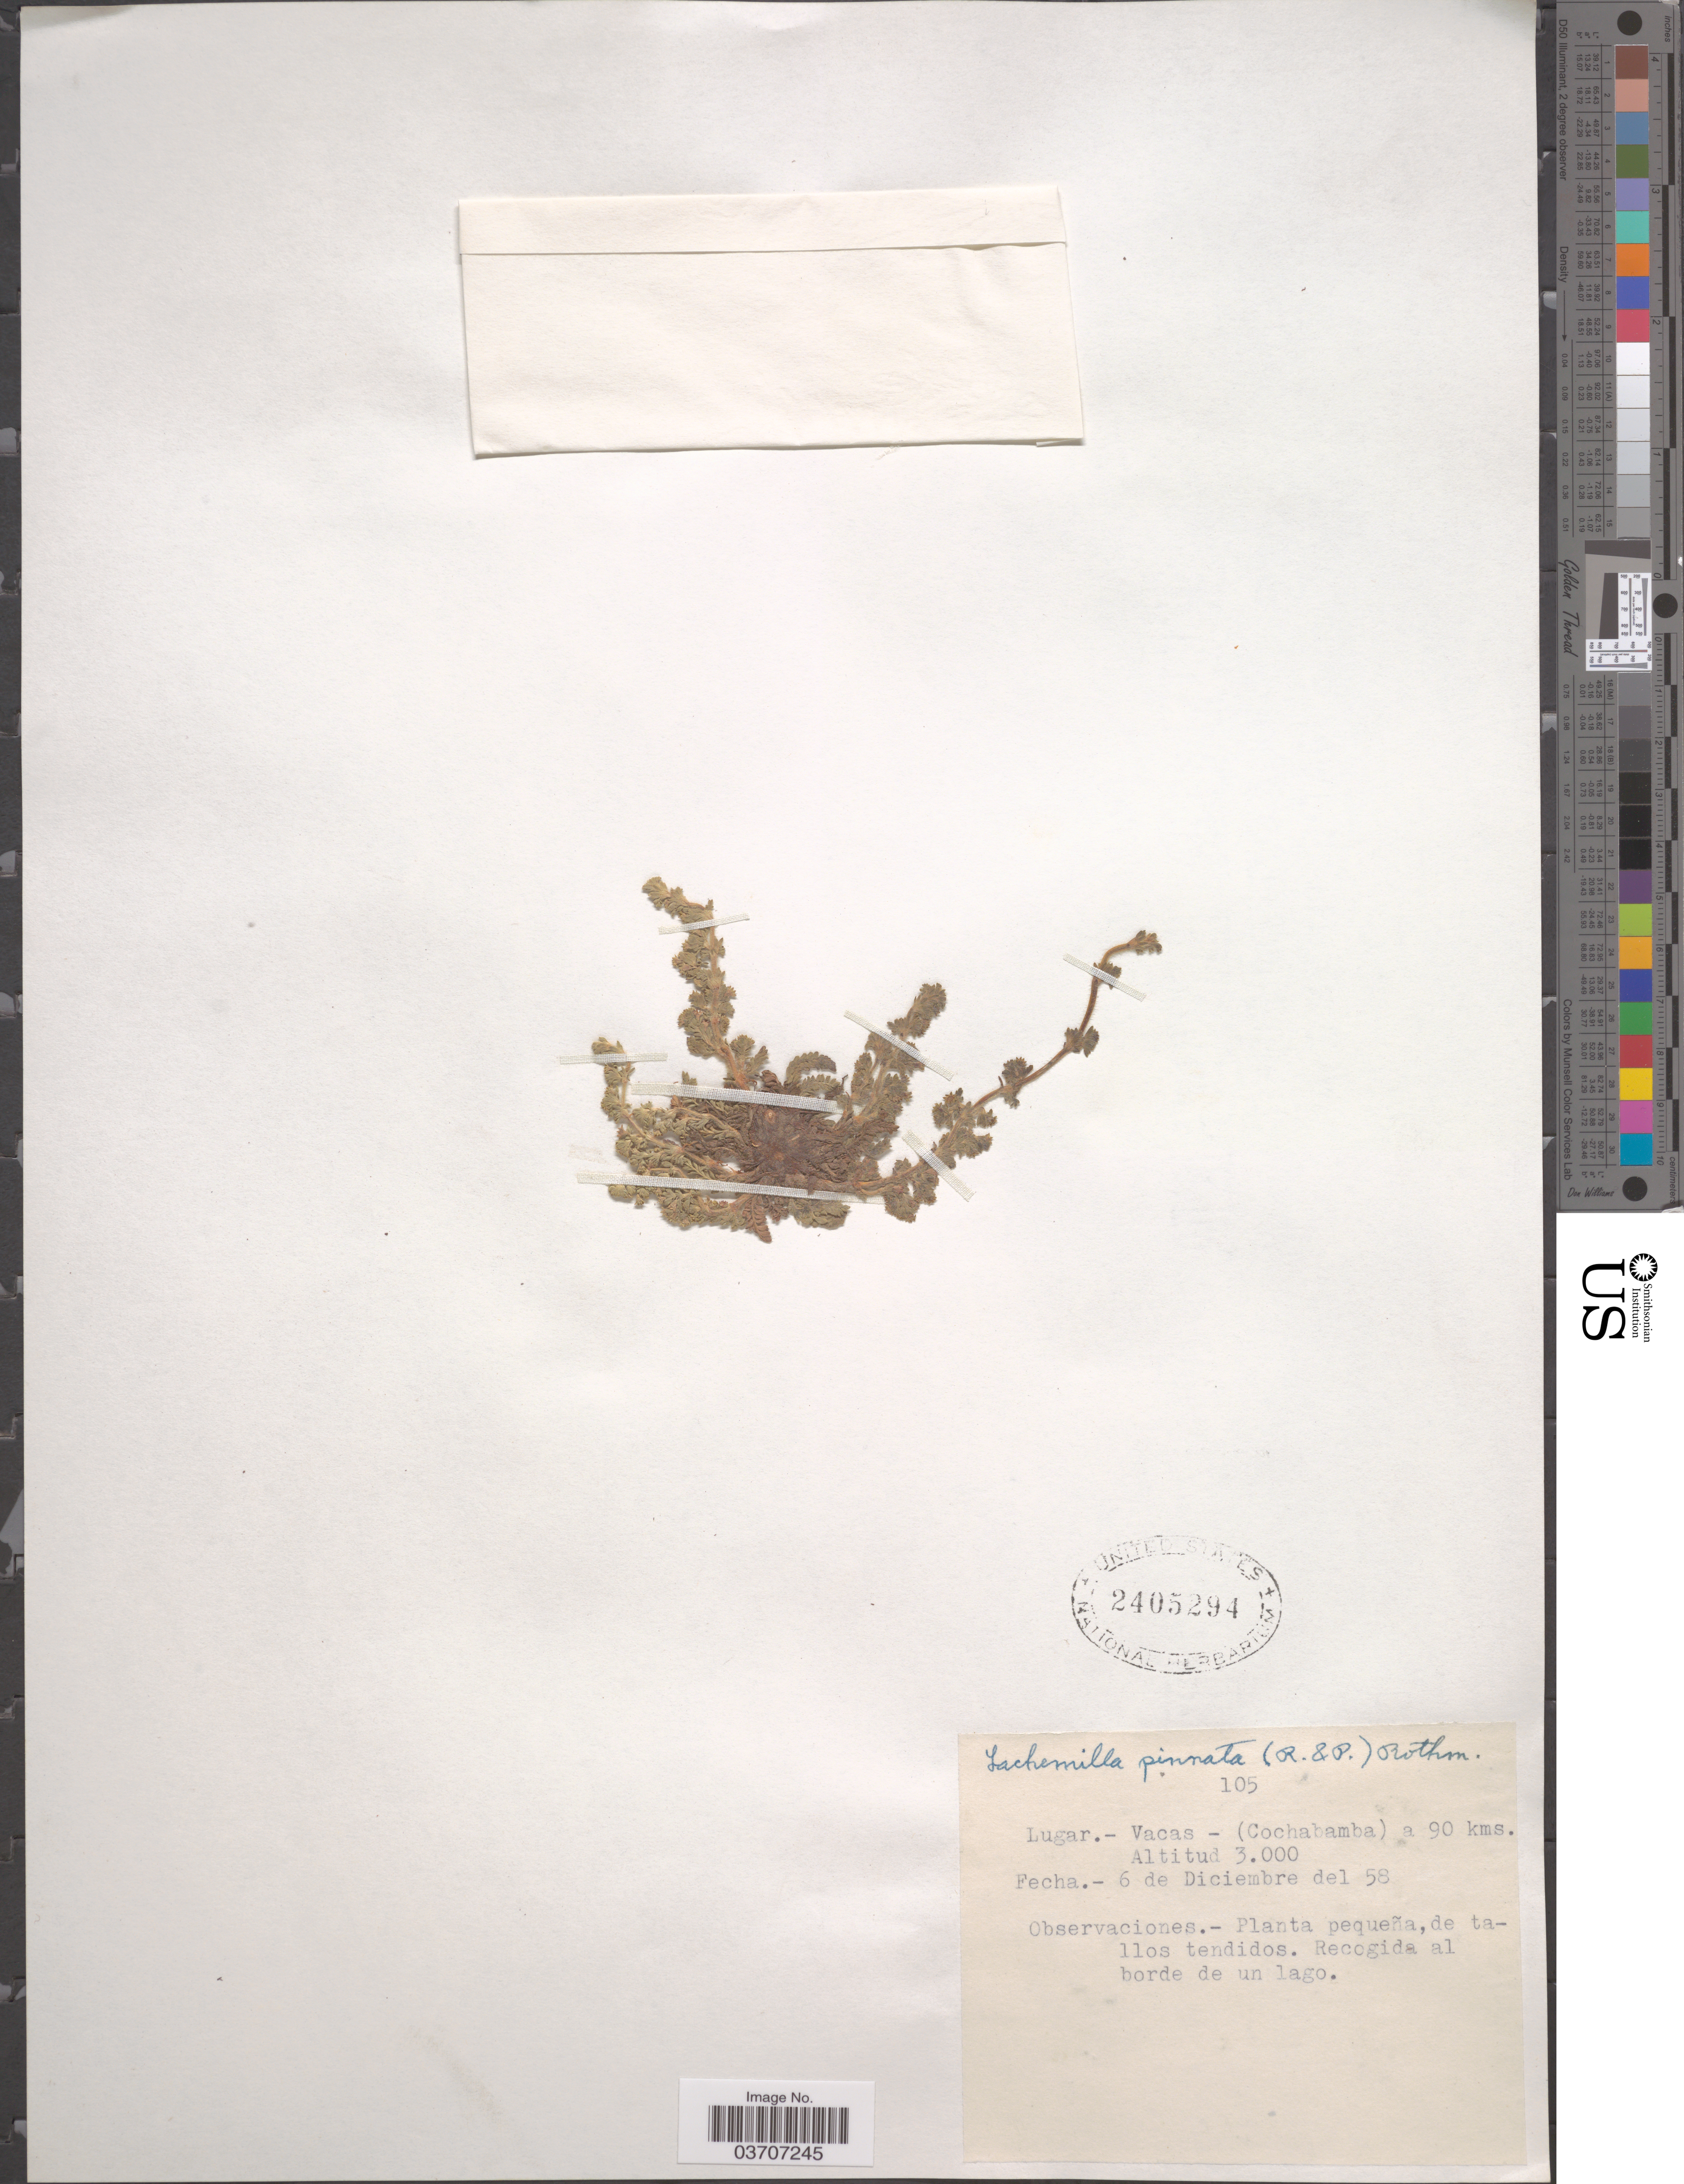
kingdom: Plantae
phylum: Tracheophyta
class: Magnoliopsida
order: Rosales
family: Rosaceae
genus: Lachemilla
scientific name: Lachemilla pinnata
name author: (Ruiz & Pav.) Rothm.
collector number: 105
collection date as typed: Transcribed d/m/y: 6/12/58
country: Bolivia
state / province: Cochabamba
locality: Vacas - a 90 kms.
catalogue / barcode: US 2405294